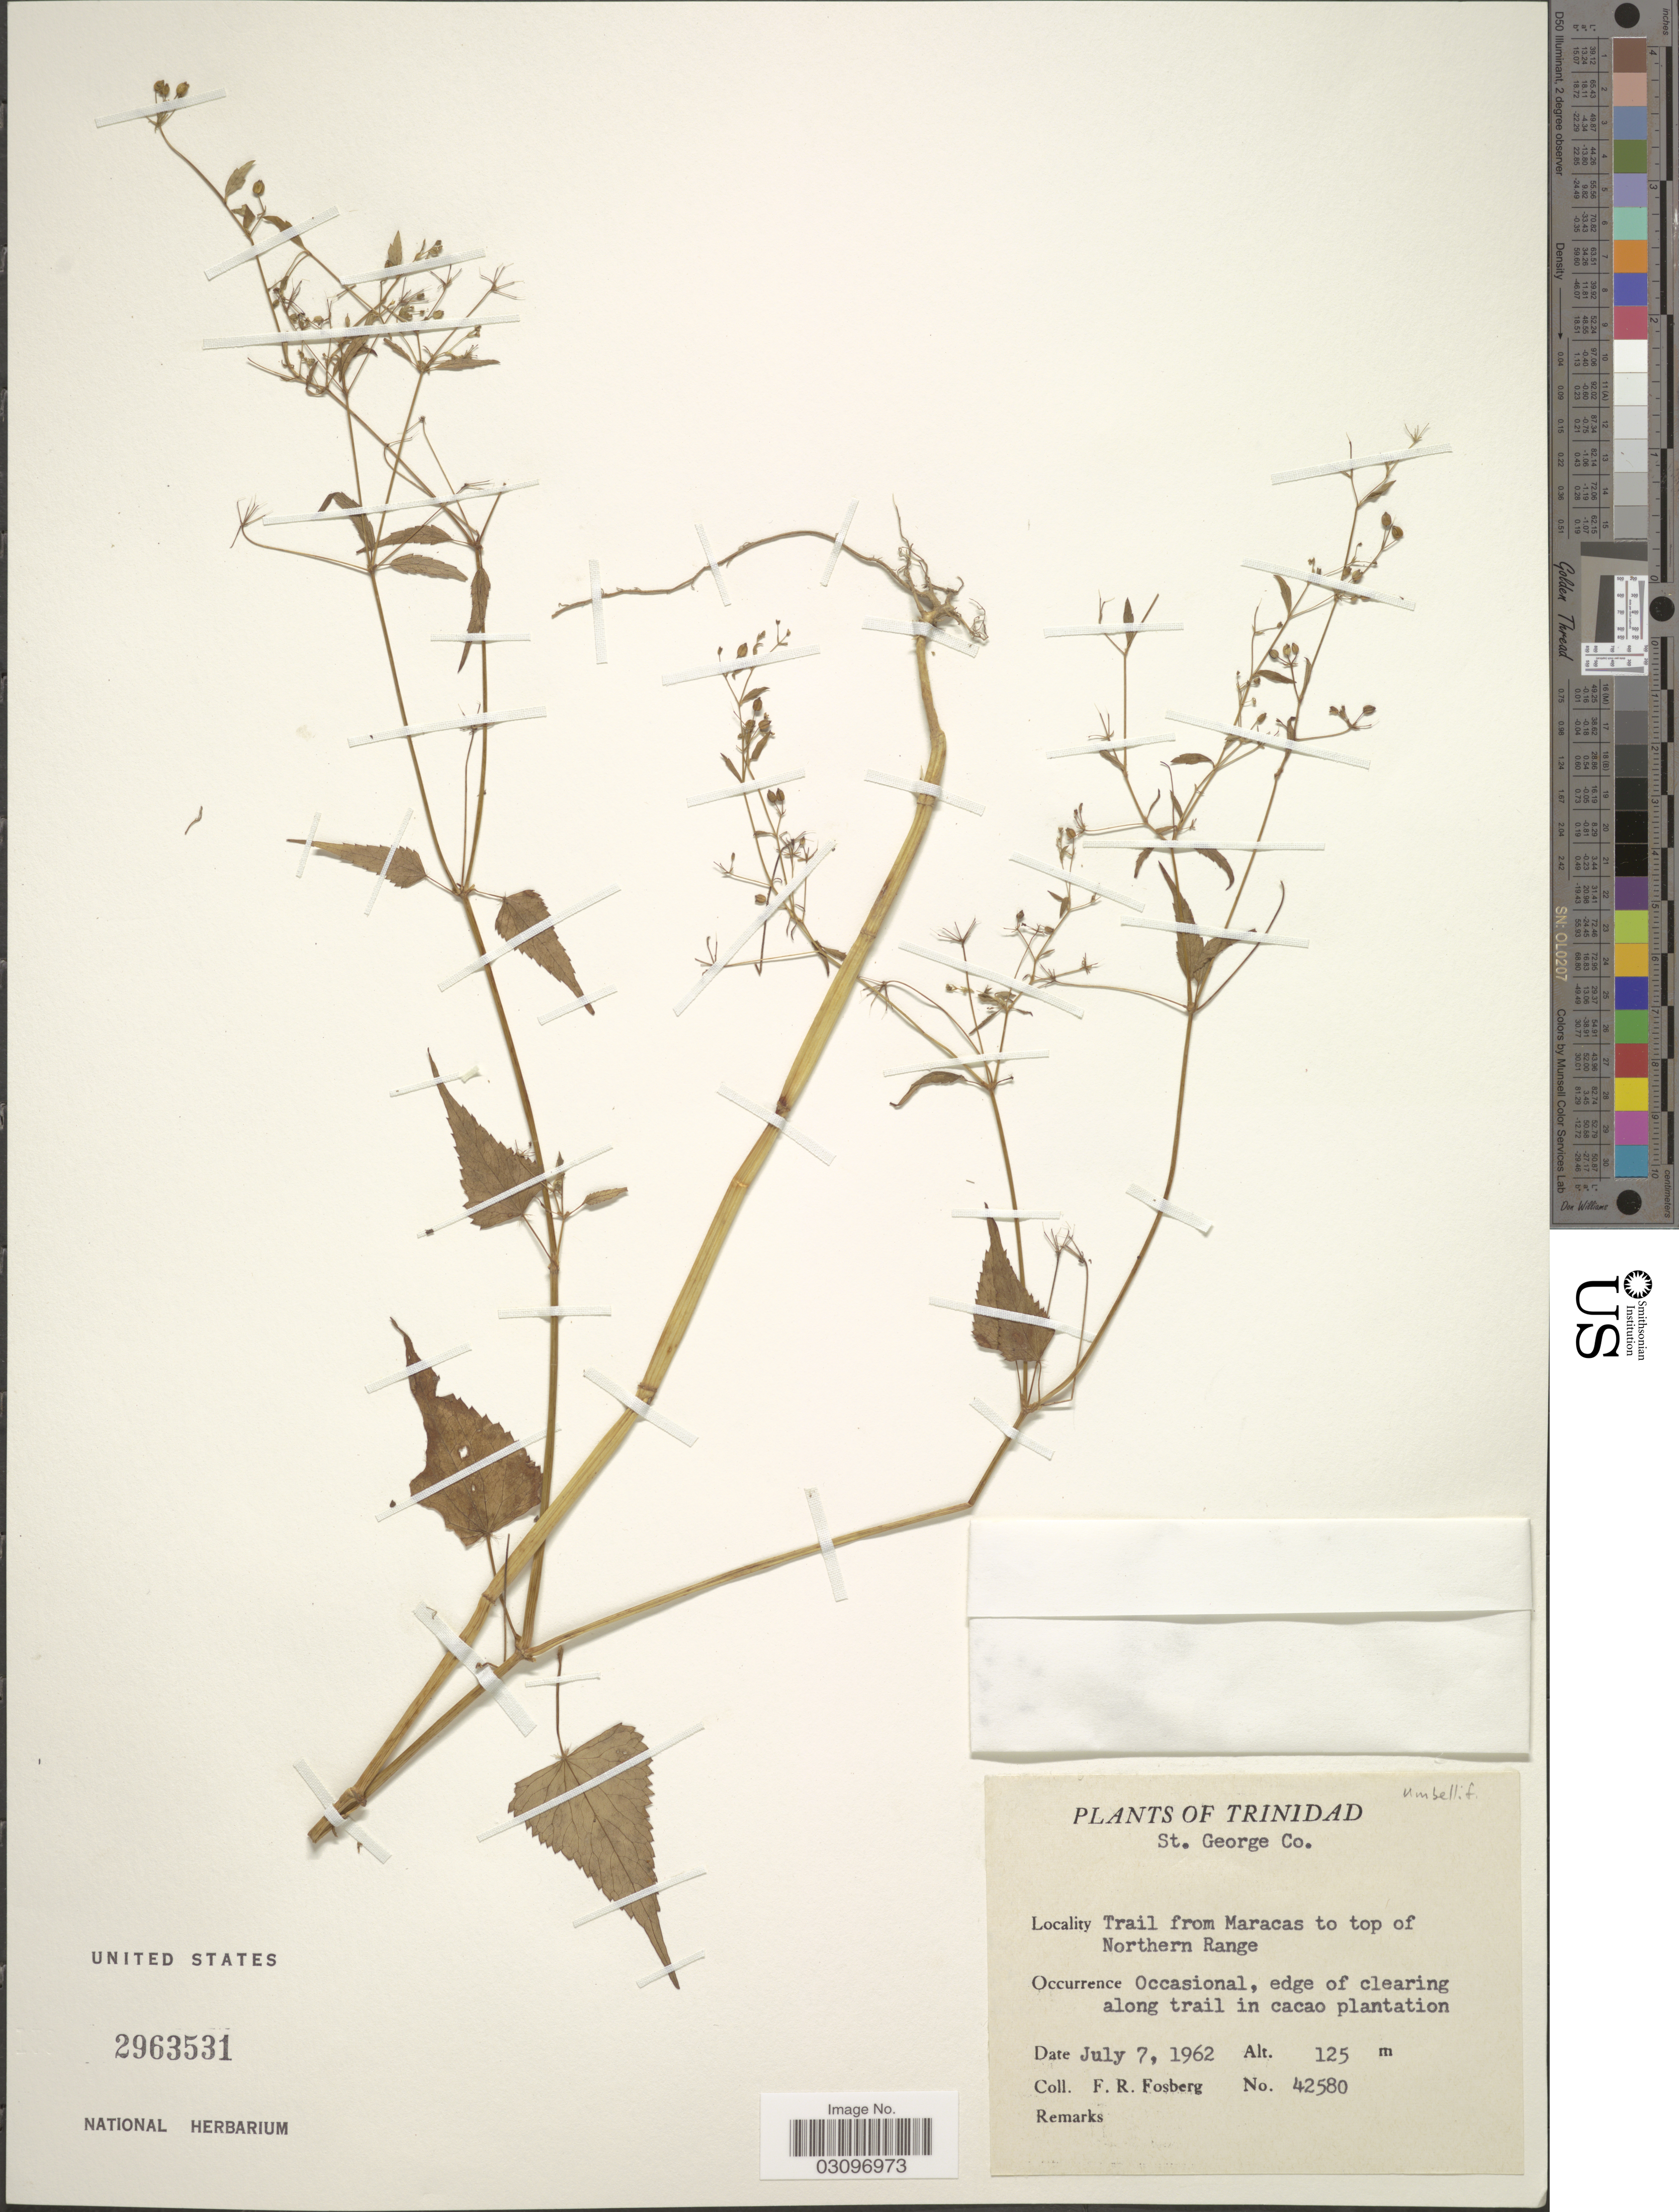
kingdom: Plantae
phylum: Tracheophyta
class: Magnoliopsida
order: Apiales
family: Apiaceae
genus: Spananthe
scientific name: Spananthe paniculata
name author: Jacq.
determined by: Nee, Michael H.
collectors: F. R. Fosberg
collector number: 42580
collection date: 1962-07-07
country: Trinidad and Tobago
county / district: St. George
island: Trinidad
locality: Trail from Maracas to top of Northern Range.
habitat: Occasional, edge of clearing along trail in cacao plantation.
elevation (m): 125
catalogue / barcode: US 2963531